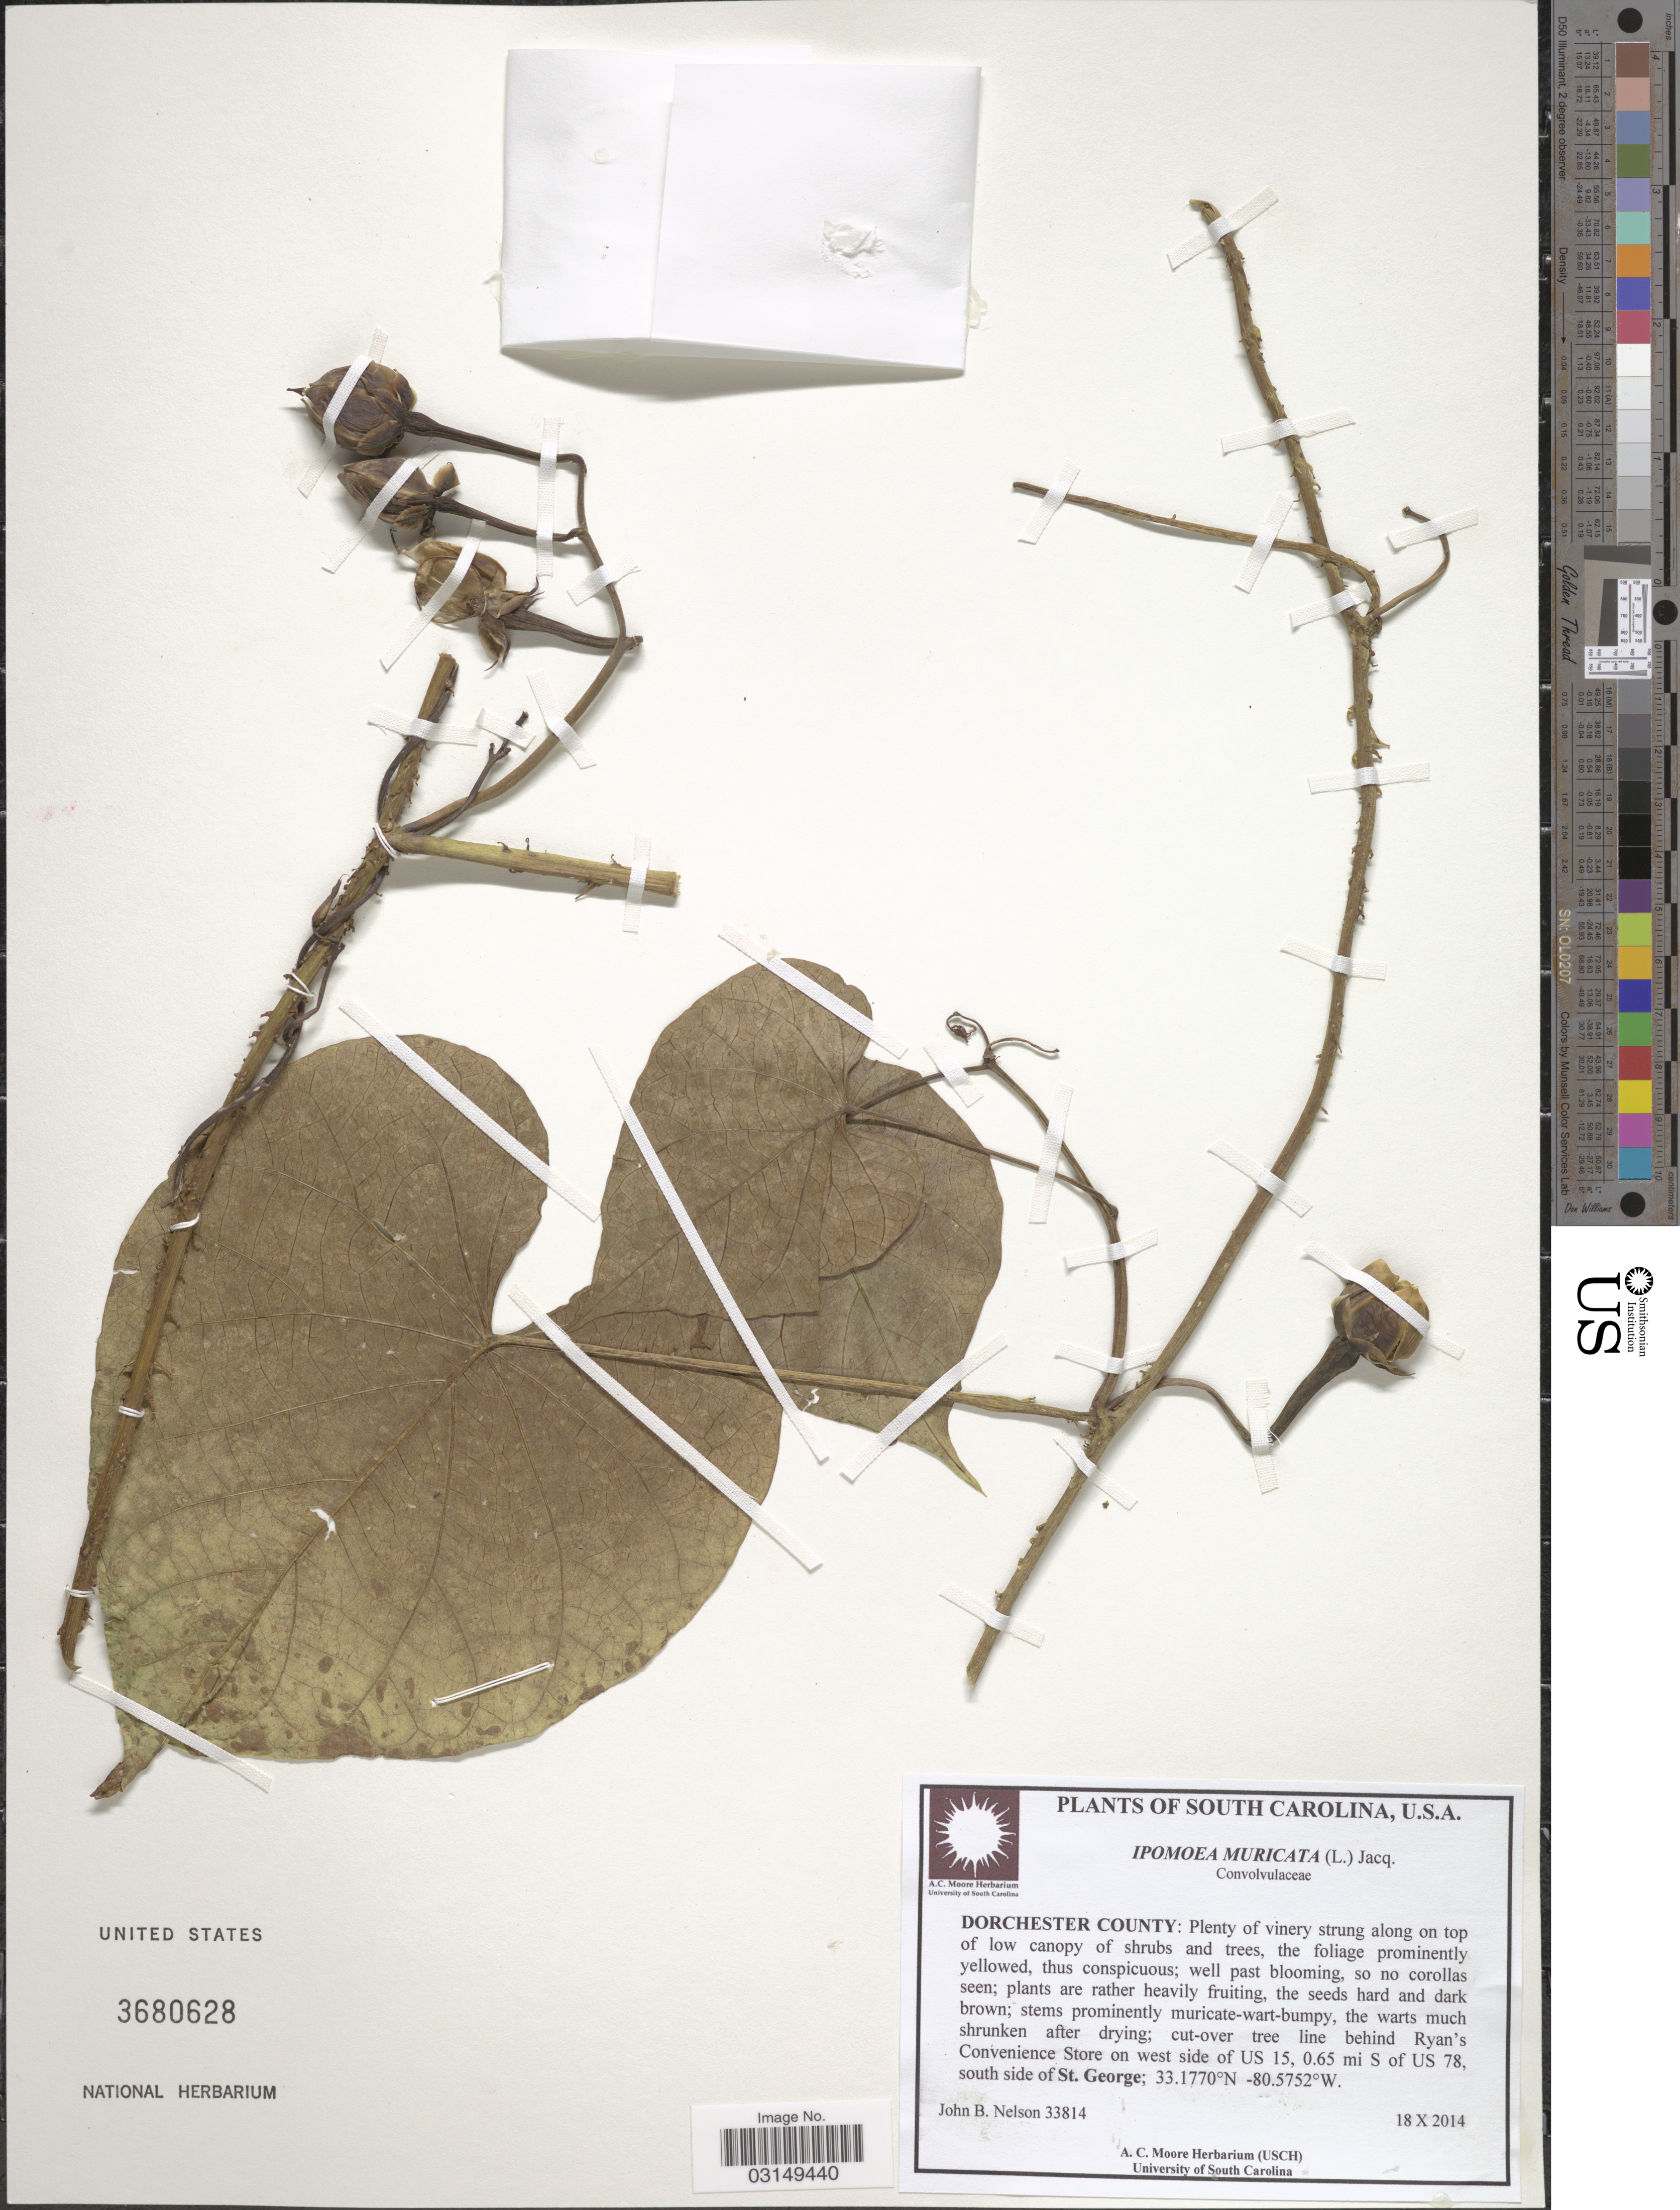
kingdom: Plantae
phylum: Tracheophyta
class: Magnoliopsida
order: Solanales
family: Convolvulaceae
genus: Ipomoea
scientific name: Ipomoea turbinata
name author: Lag.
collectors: J. Nelson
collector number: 33814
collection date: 2014-10-18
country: United States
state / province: South Carolina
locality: Dorchester County: behind Ryan's Convenience Store on west side of US 15, 0.65 mi S of US 78 south side of St. George.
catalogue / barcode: US 3680628